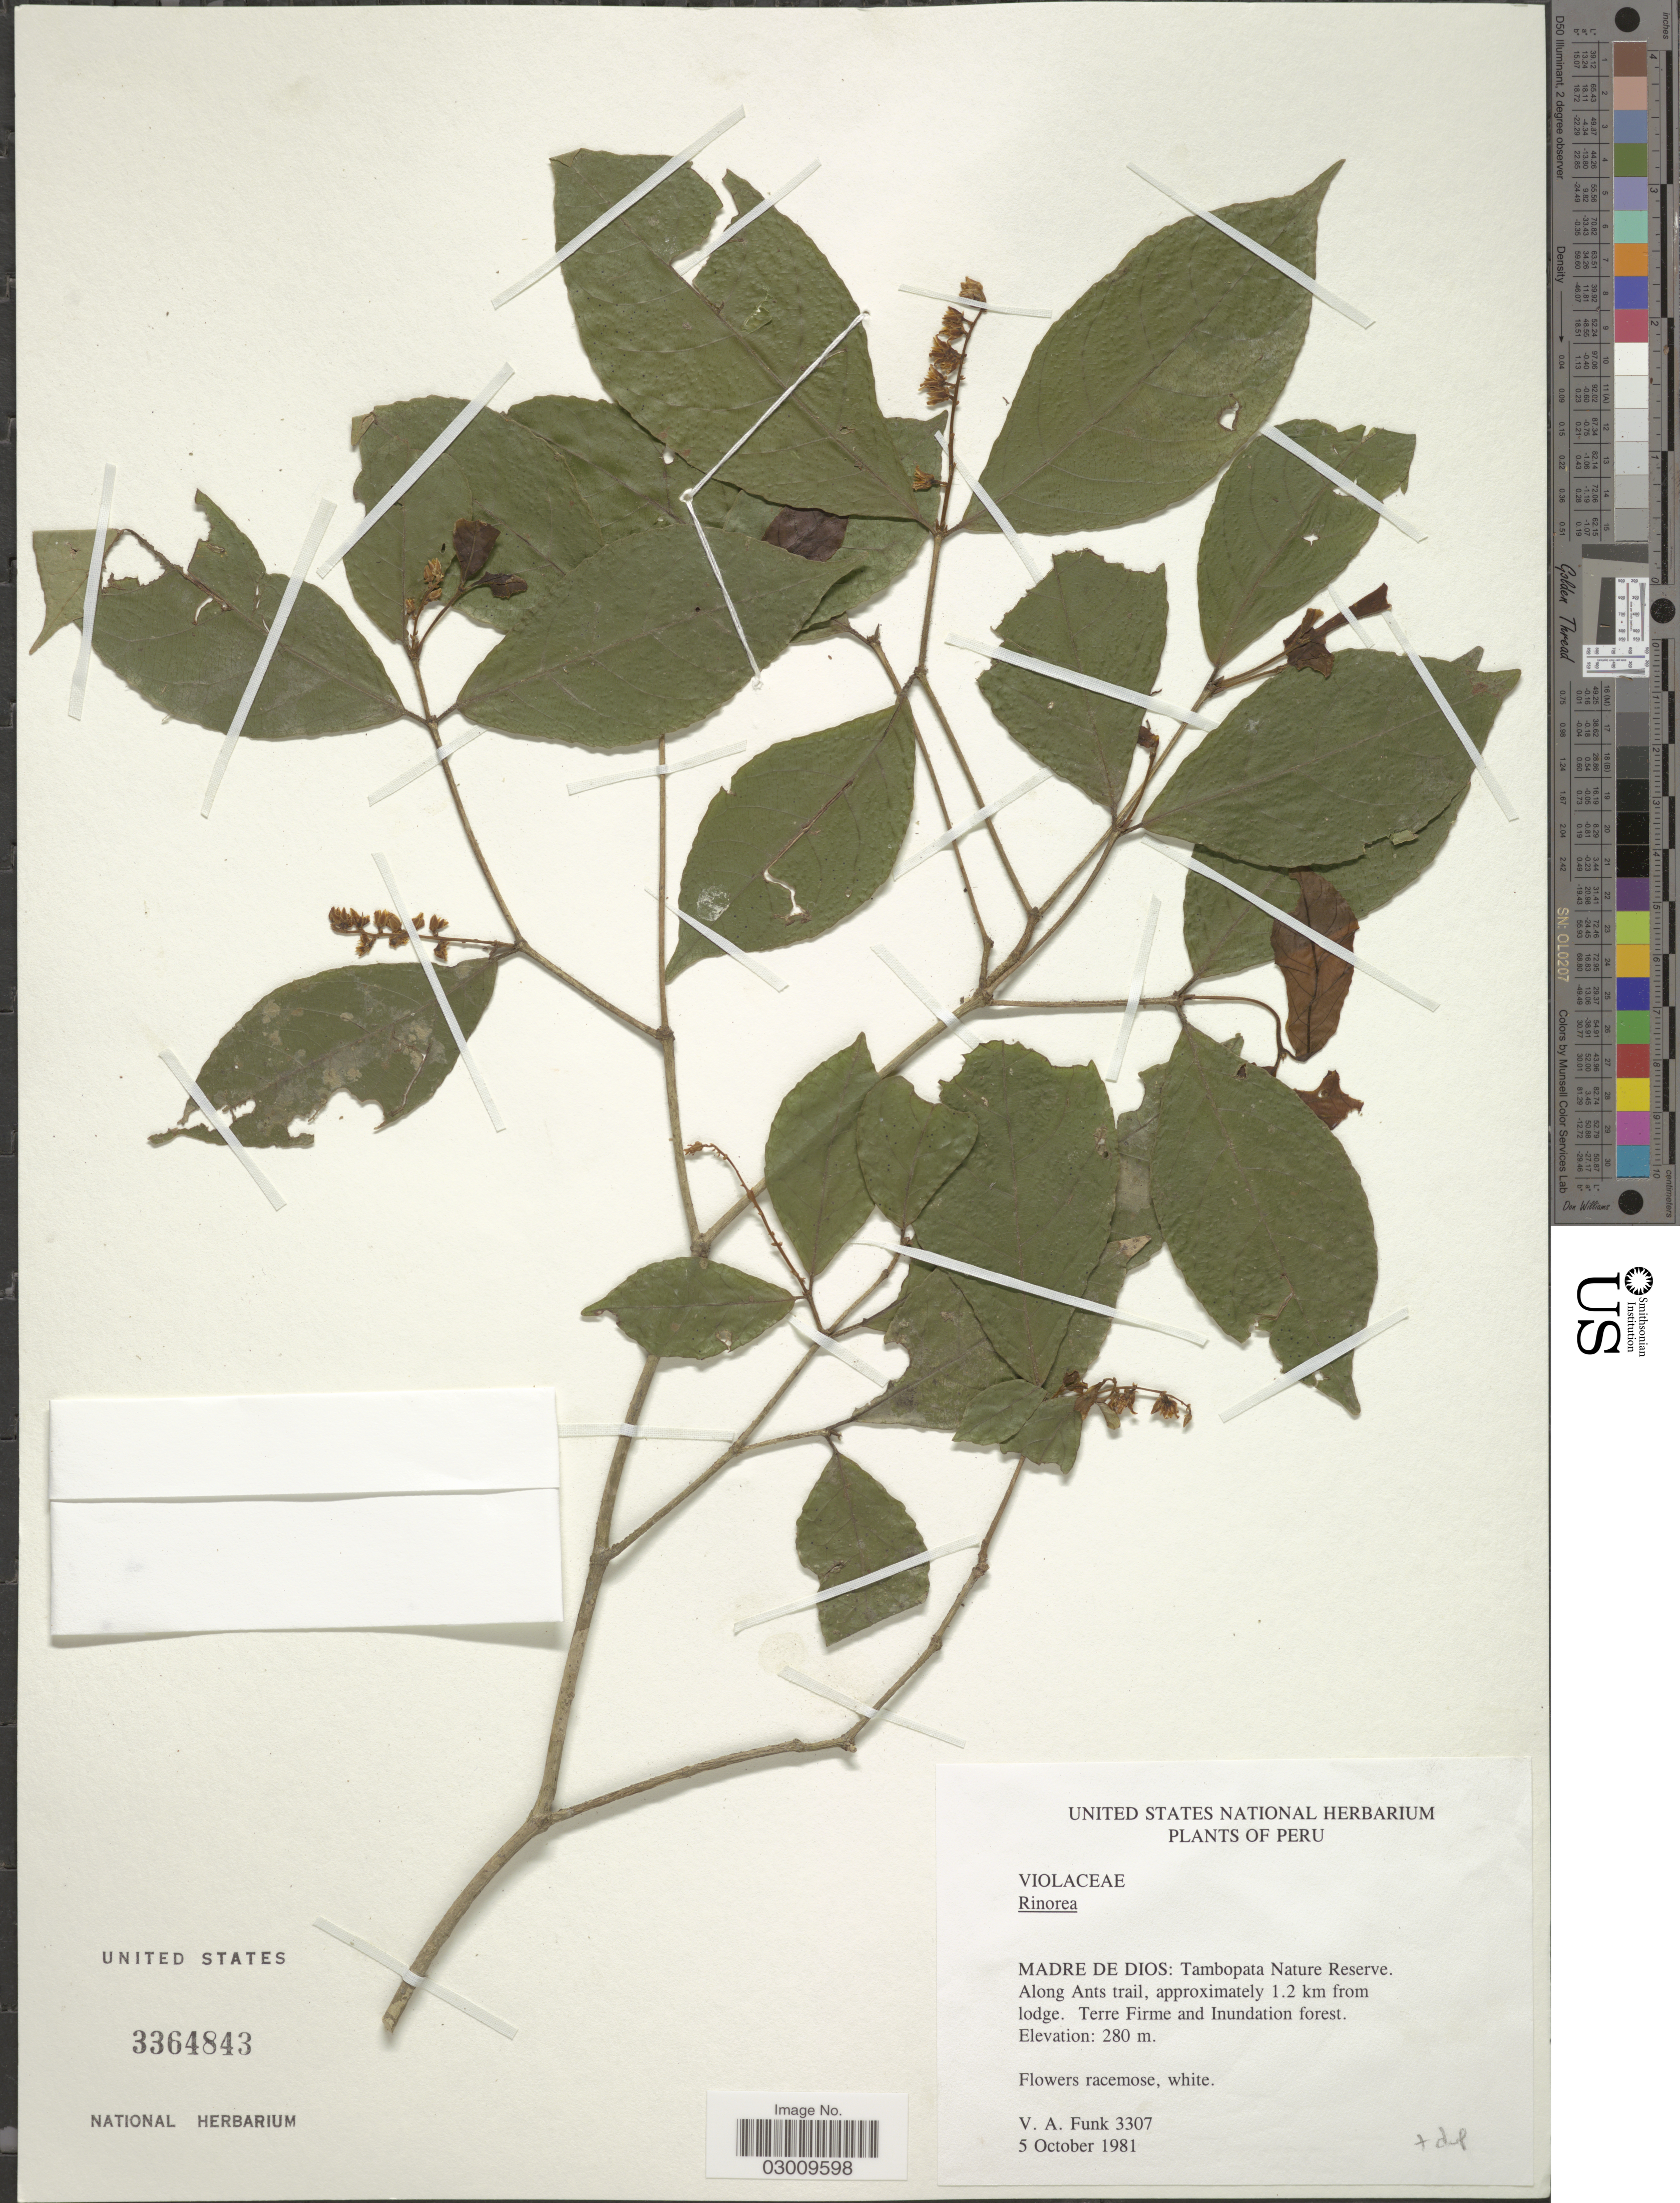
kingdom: Plantae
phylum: Tracheophyta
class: Magnoliopsida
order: Malpighiales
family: Violaceae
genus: Rinorea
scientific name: Rinorea viridifolia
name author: Rusby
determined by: Hoyos-Gomez, S. E.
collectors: V. Funk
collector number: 3307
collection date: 1981-10-05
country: Peru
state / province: Madre de Dios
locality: Tambopata Nature Reserve. Along Ants trail, approximately 1.2 km from lodge.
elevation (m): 280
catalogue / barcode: US 3364843